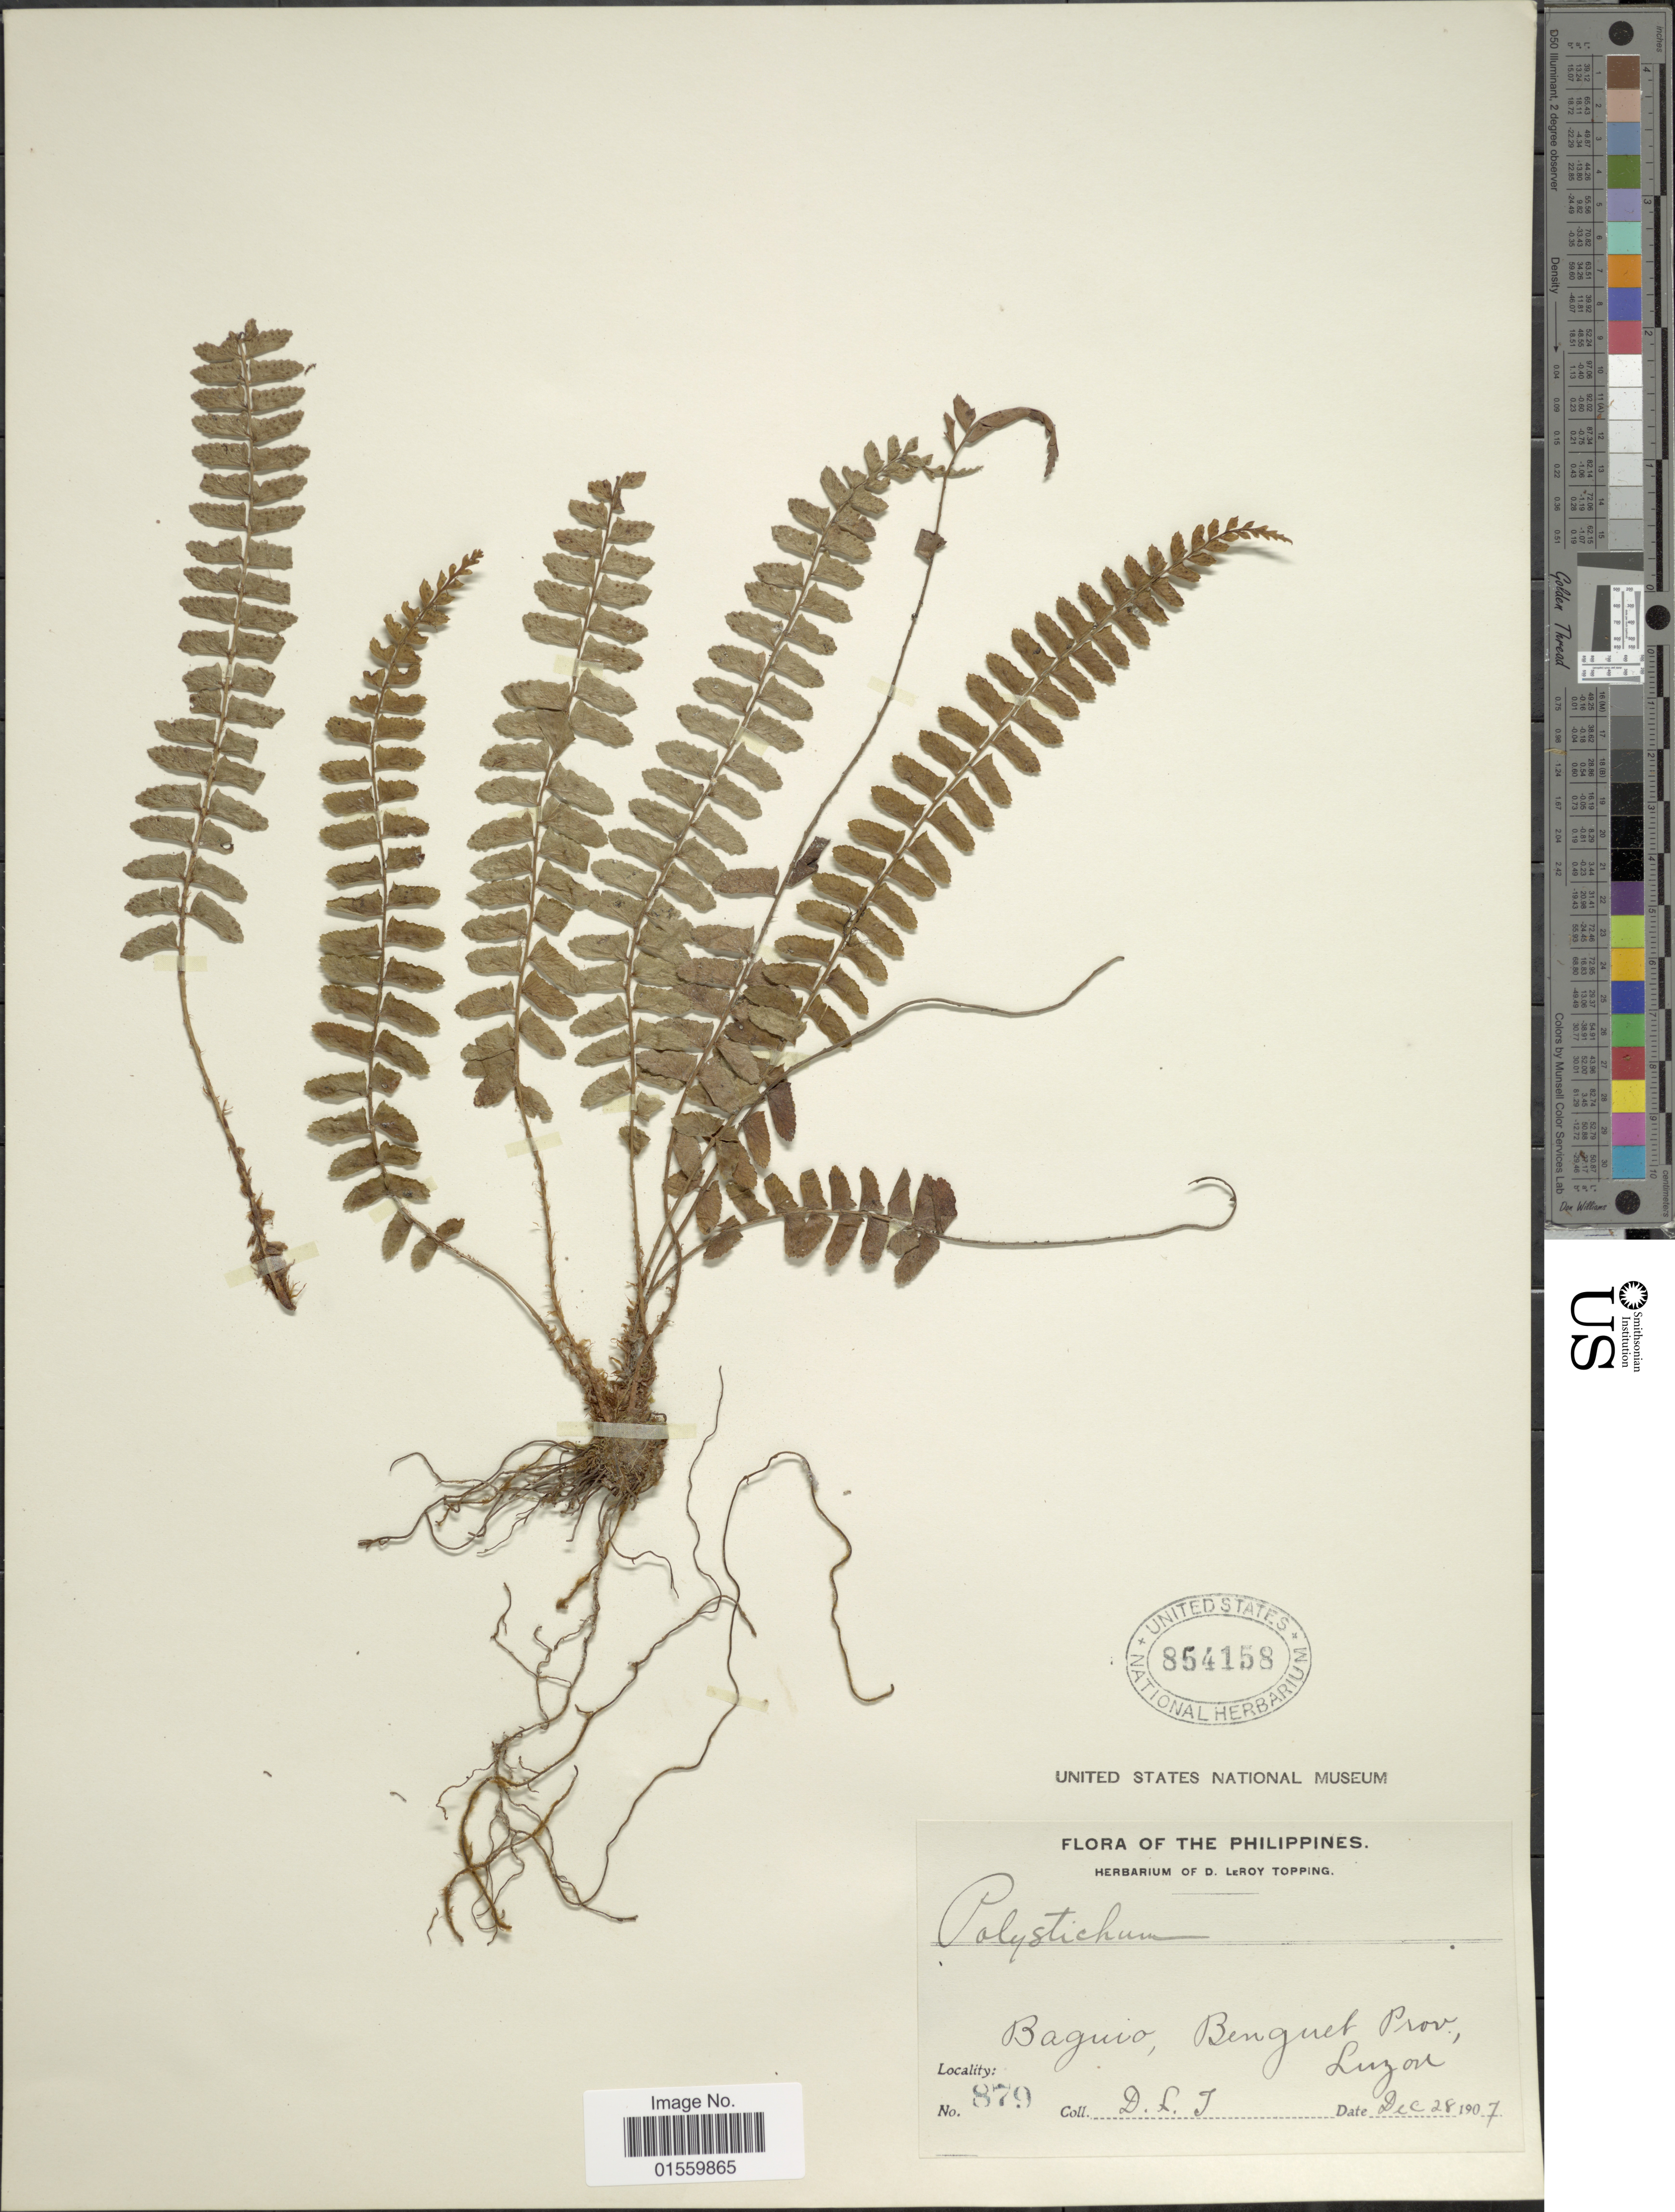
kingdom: Plantae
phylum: Tracheophyta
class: Polypodiopsida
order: Polypodiales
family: Dryopteridaceae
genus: Polystichum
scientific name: Polystichum deltodon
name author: (Baker) Diels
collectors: D. L. Topping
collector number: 879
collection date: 1907-12-28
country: Philippines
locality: Baguio, Benguet Prov., Luzon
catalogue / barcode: US 854158